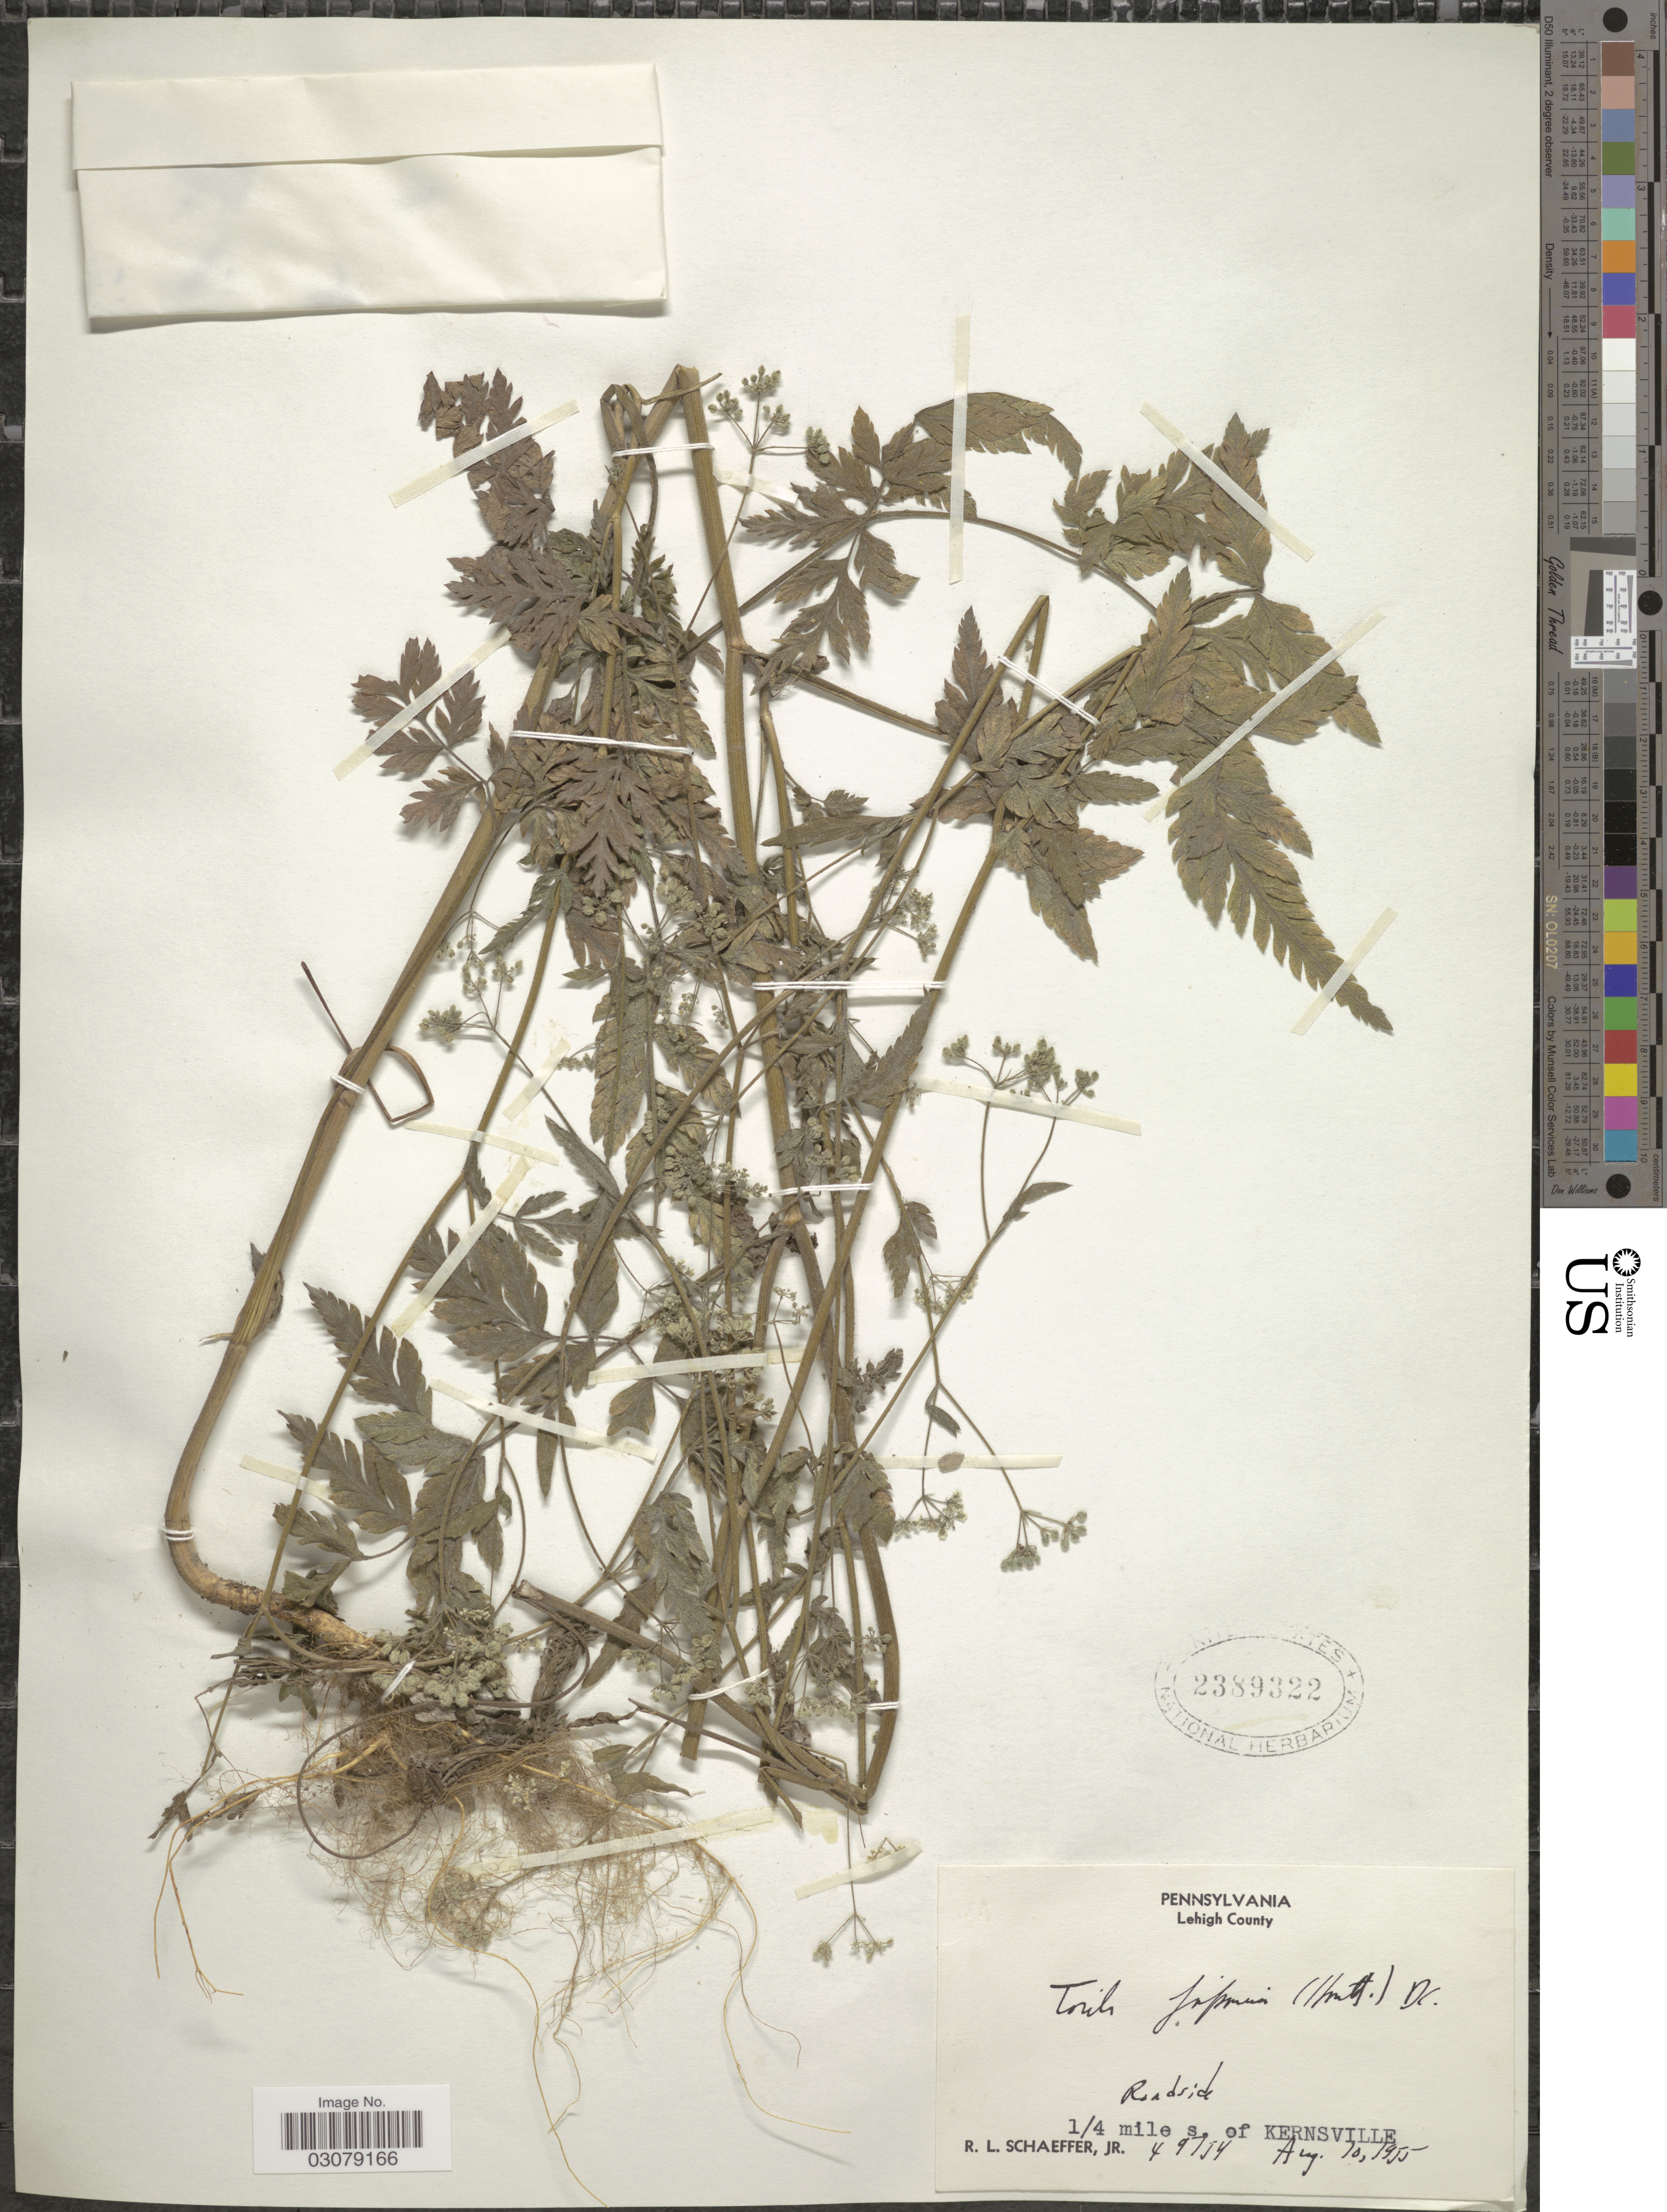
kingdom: Plantae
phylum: Tracheophyta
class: Magnoliopsida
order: Apiales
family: Apiaceae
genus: Torilis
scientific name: Torilis japonica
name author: (Houtt.) DC.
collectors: R. L. Schaeffer Jr.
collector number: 49754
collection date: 1955-08-10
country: United States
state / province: Pennsylvania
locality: Lehigh County. Roadside, ¼ mile s. of Kernsville.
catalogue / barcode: US 2389322